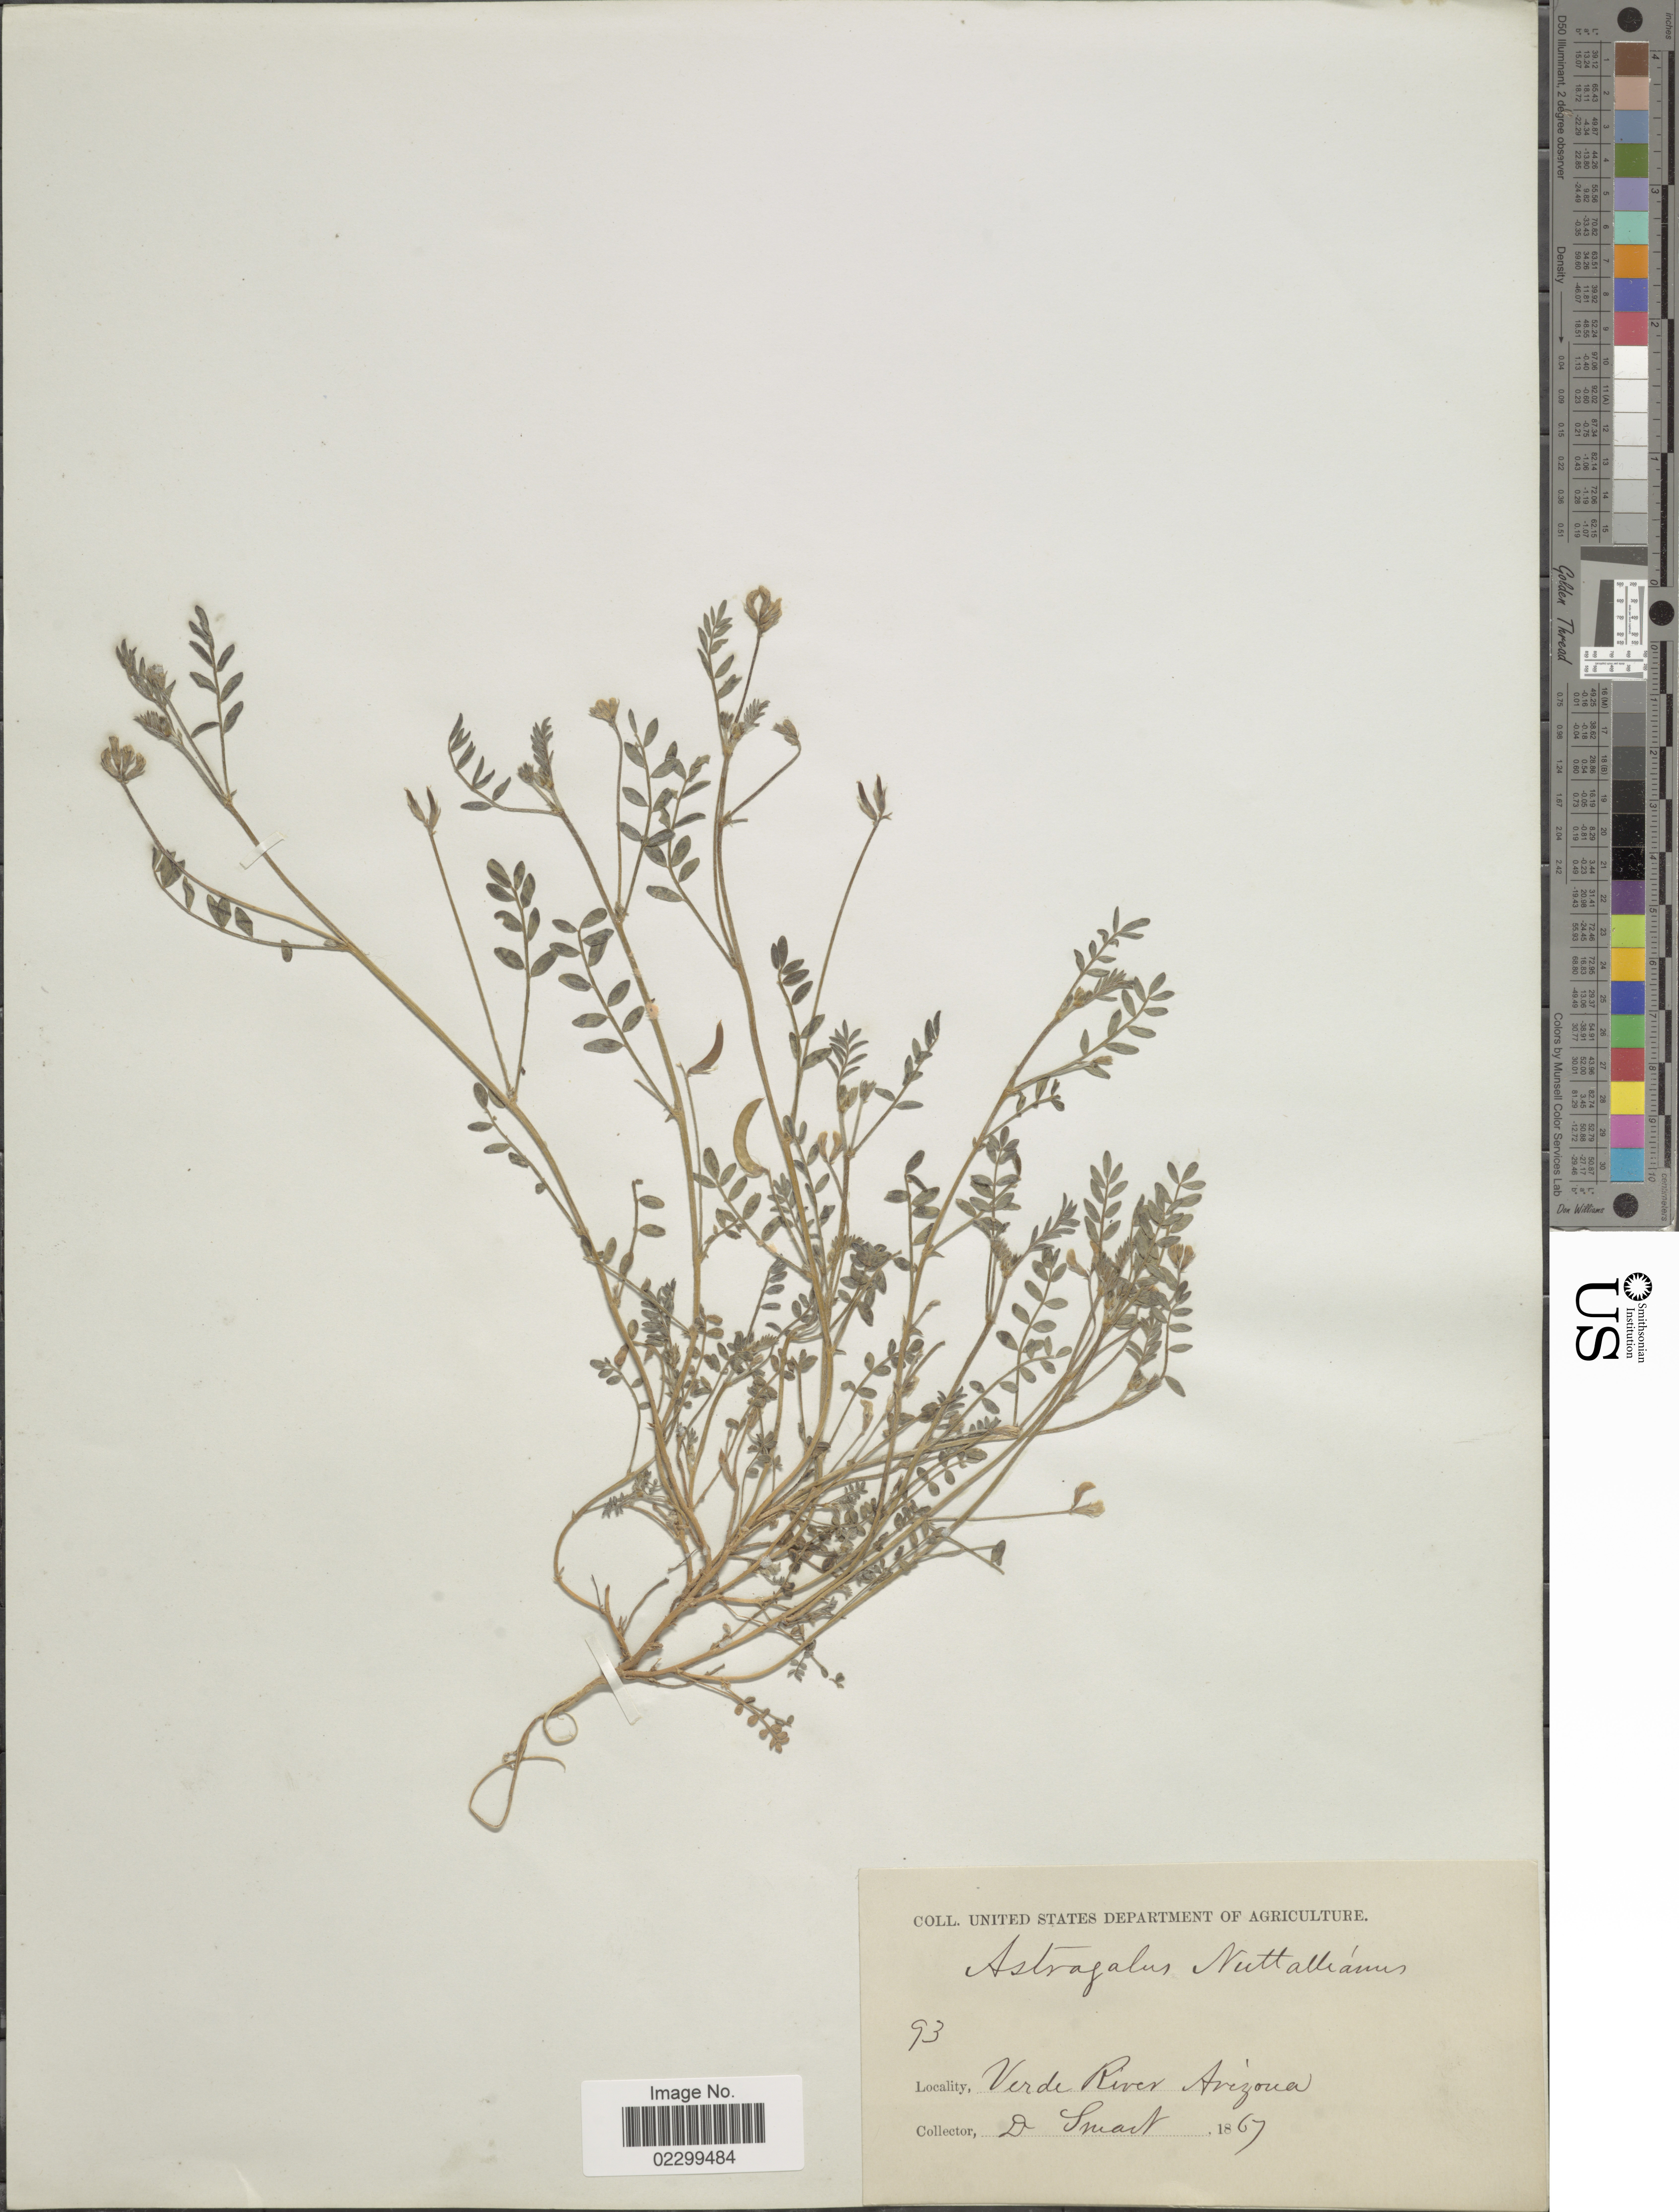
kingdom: Plantae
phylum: Tracheophyta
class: Magnoliopsida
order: Fabales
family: Fabaceae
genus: Astragalus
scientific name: Astragalus emoryanus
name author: (Rydb.) Cory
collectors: C. Smart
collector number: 93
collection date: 1867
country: United States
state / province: Arizona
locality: Verde River.